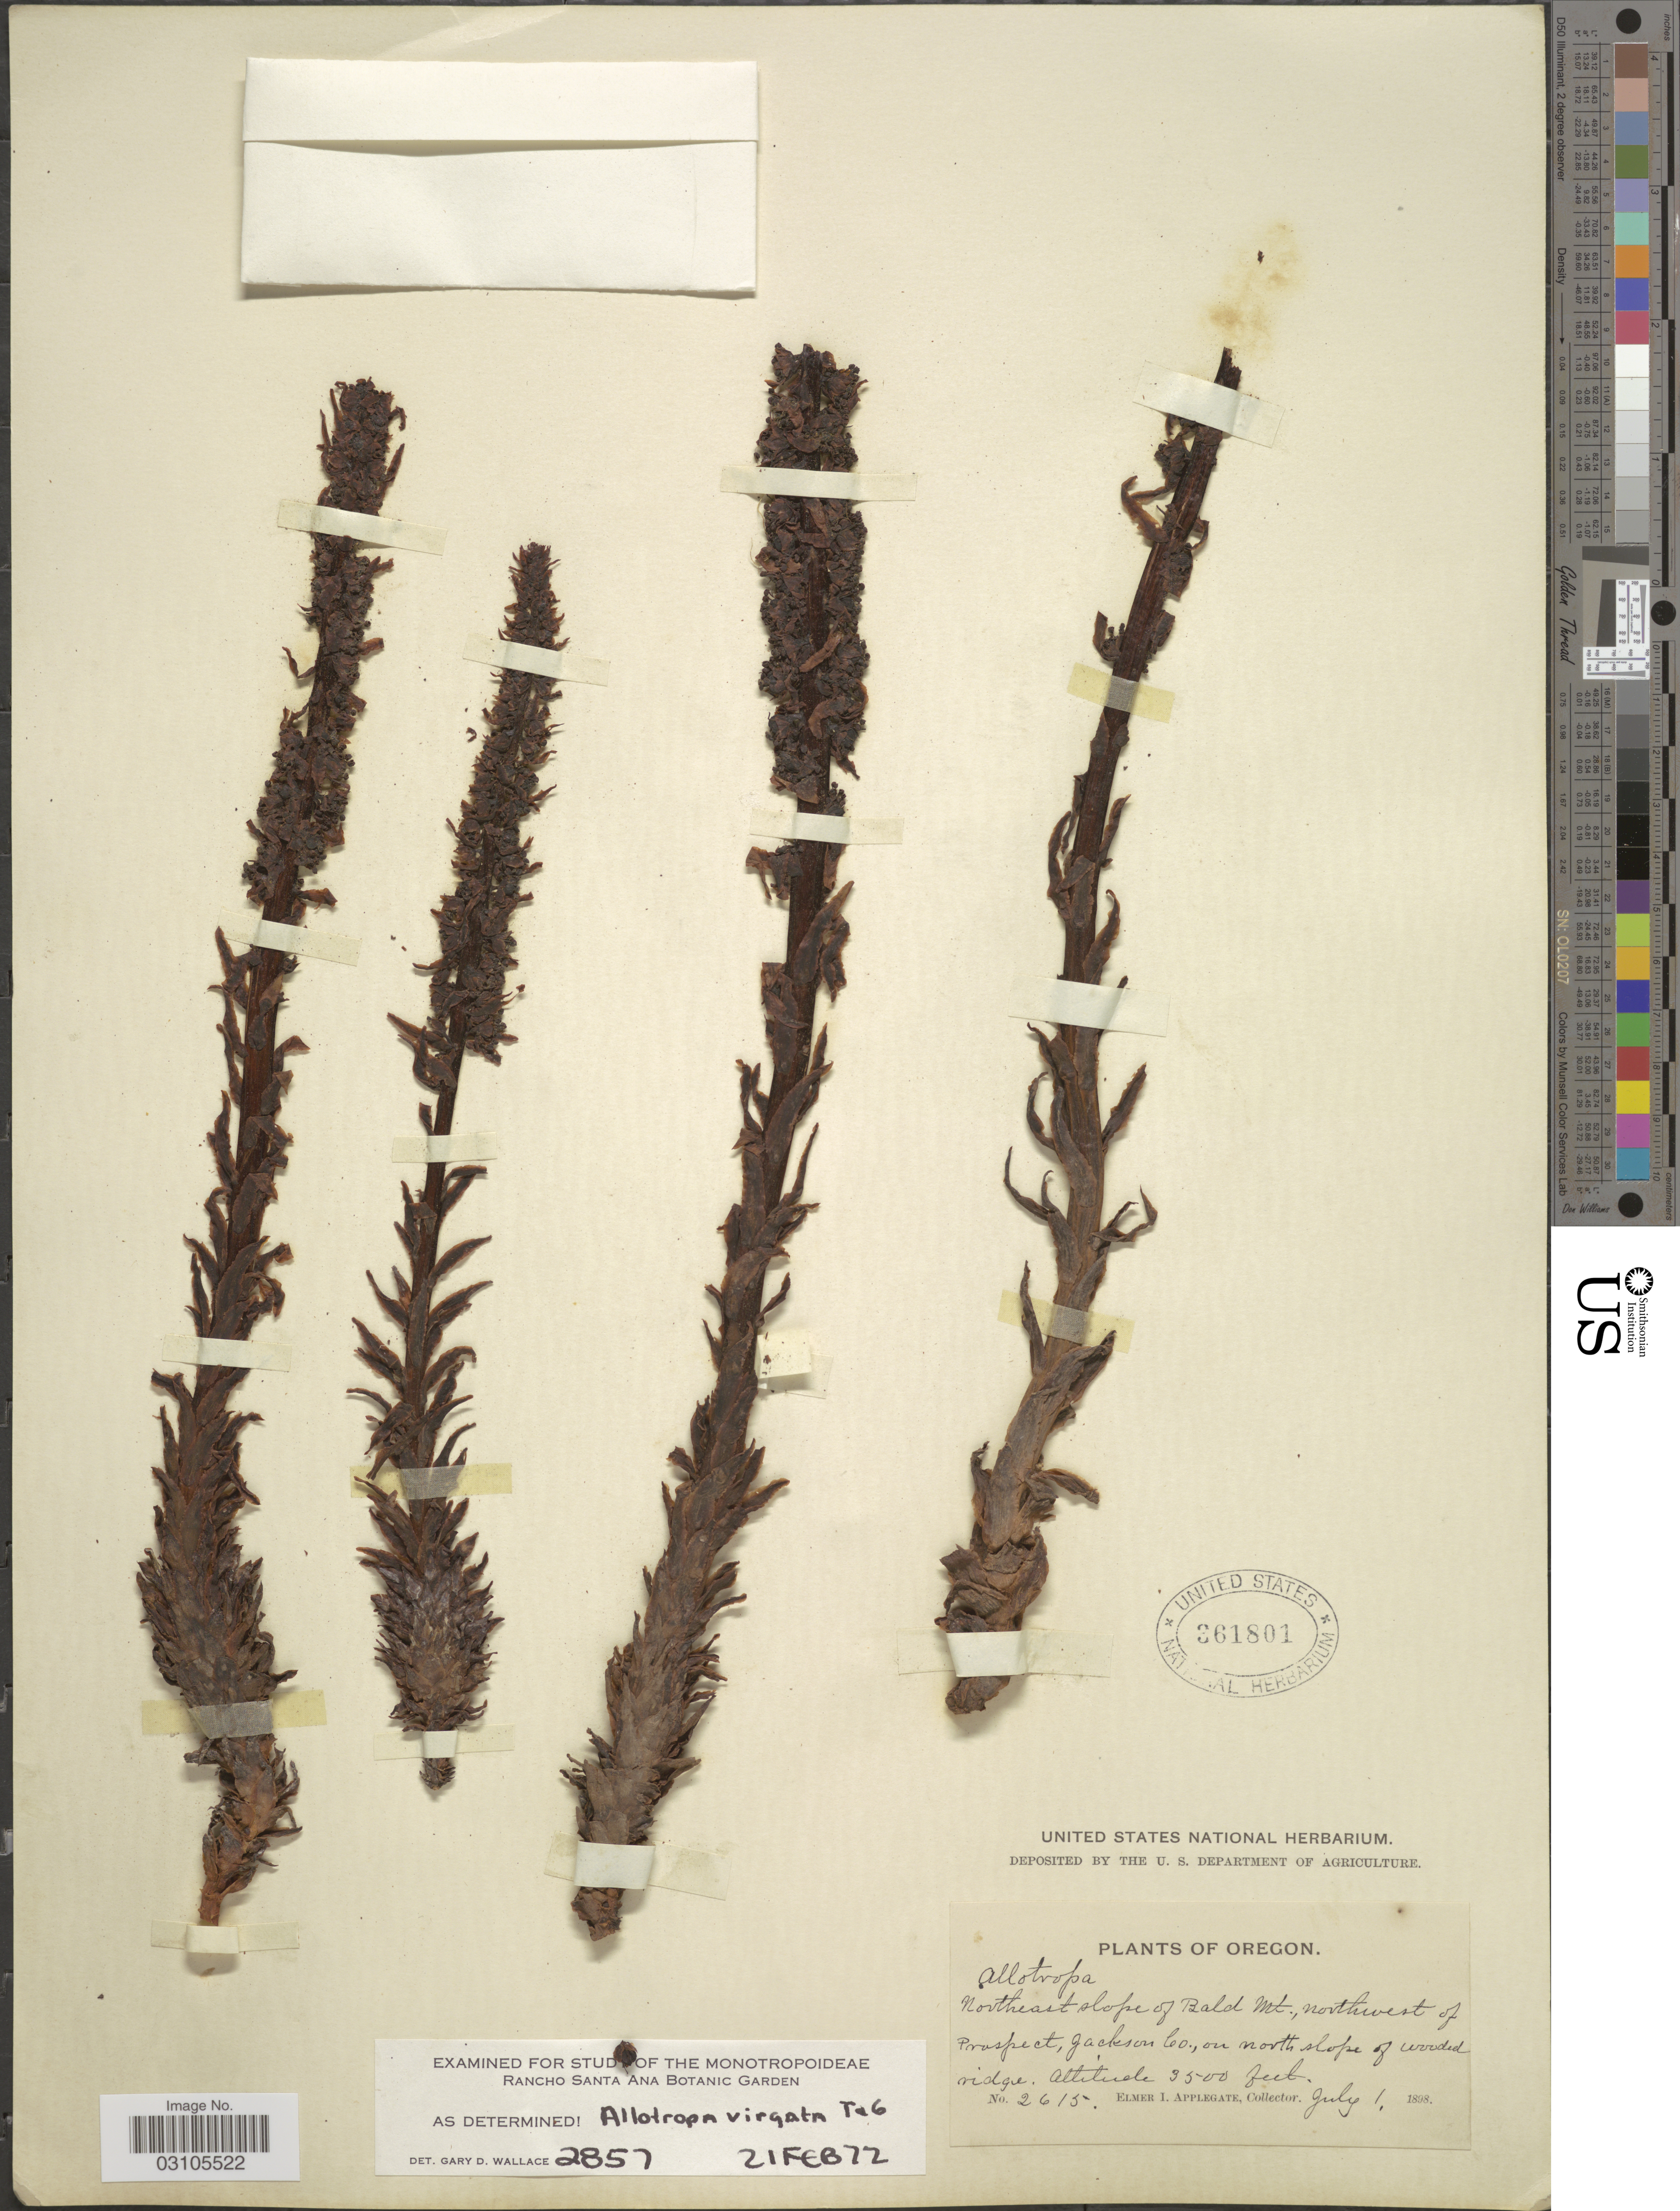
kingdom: Plantae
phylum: Tracheophyta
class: Magnoliopsida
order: Ericales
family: Ericaceae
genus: Allotropa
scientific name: Allotropa virgata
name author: Torr. & A. Gray ex A. Gray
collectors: E. I. Applegate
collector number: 2615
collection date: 1898-07-01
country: United States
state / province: Oregon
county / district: Jackson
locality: Northeast slope of Bald Mt., Northwest of Prospect, Jackson Co., on north slope of wooded ridge.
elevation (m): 1067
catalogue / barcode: US 361801